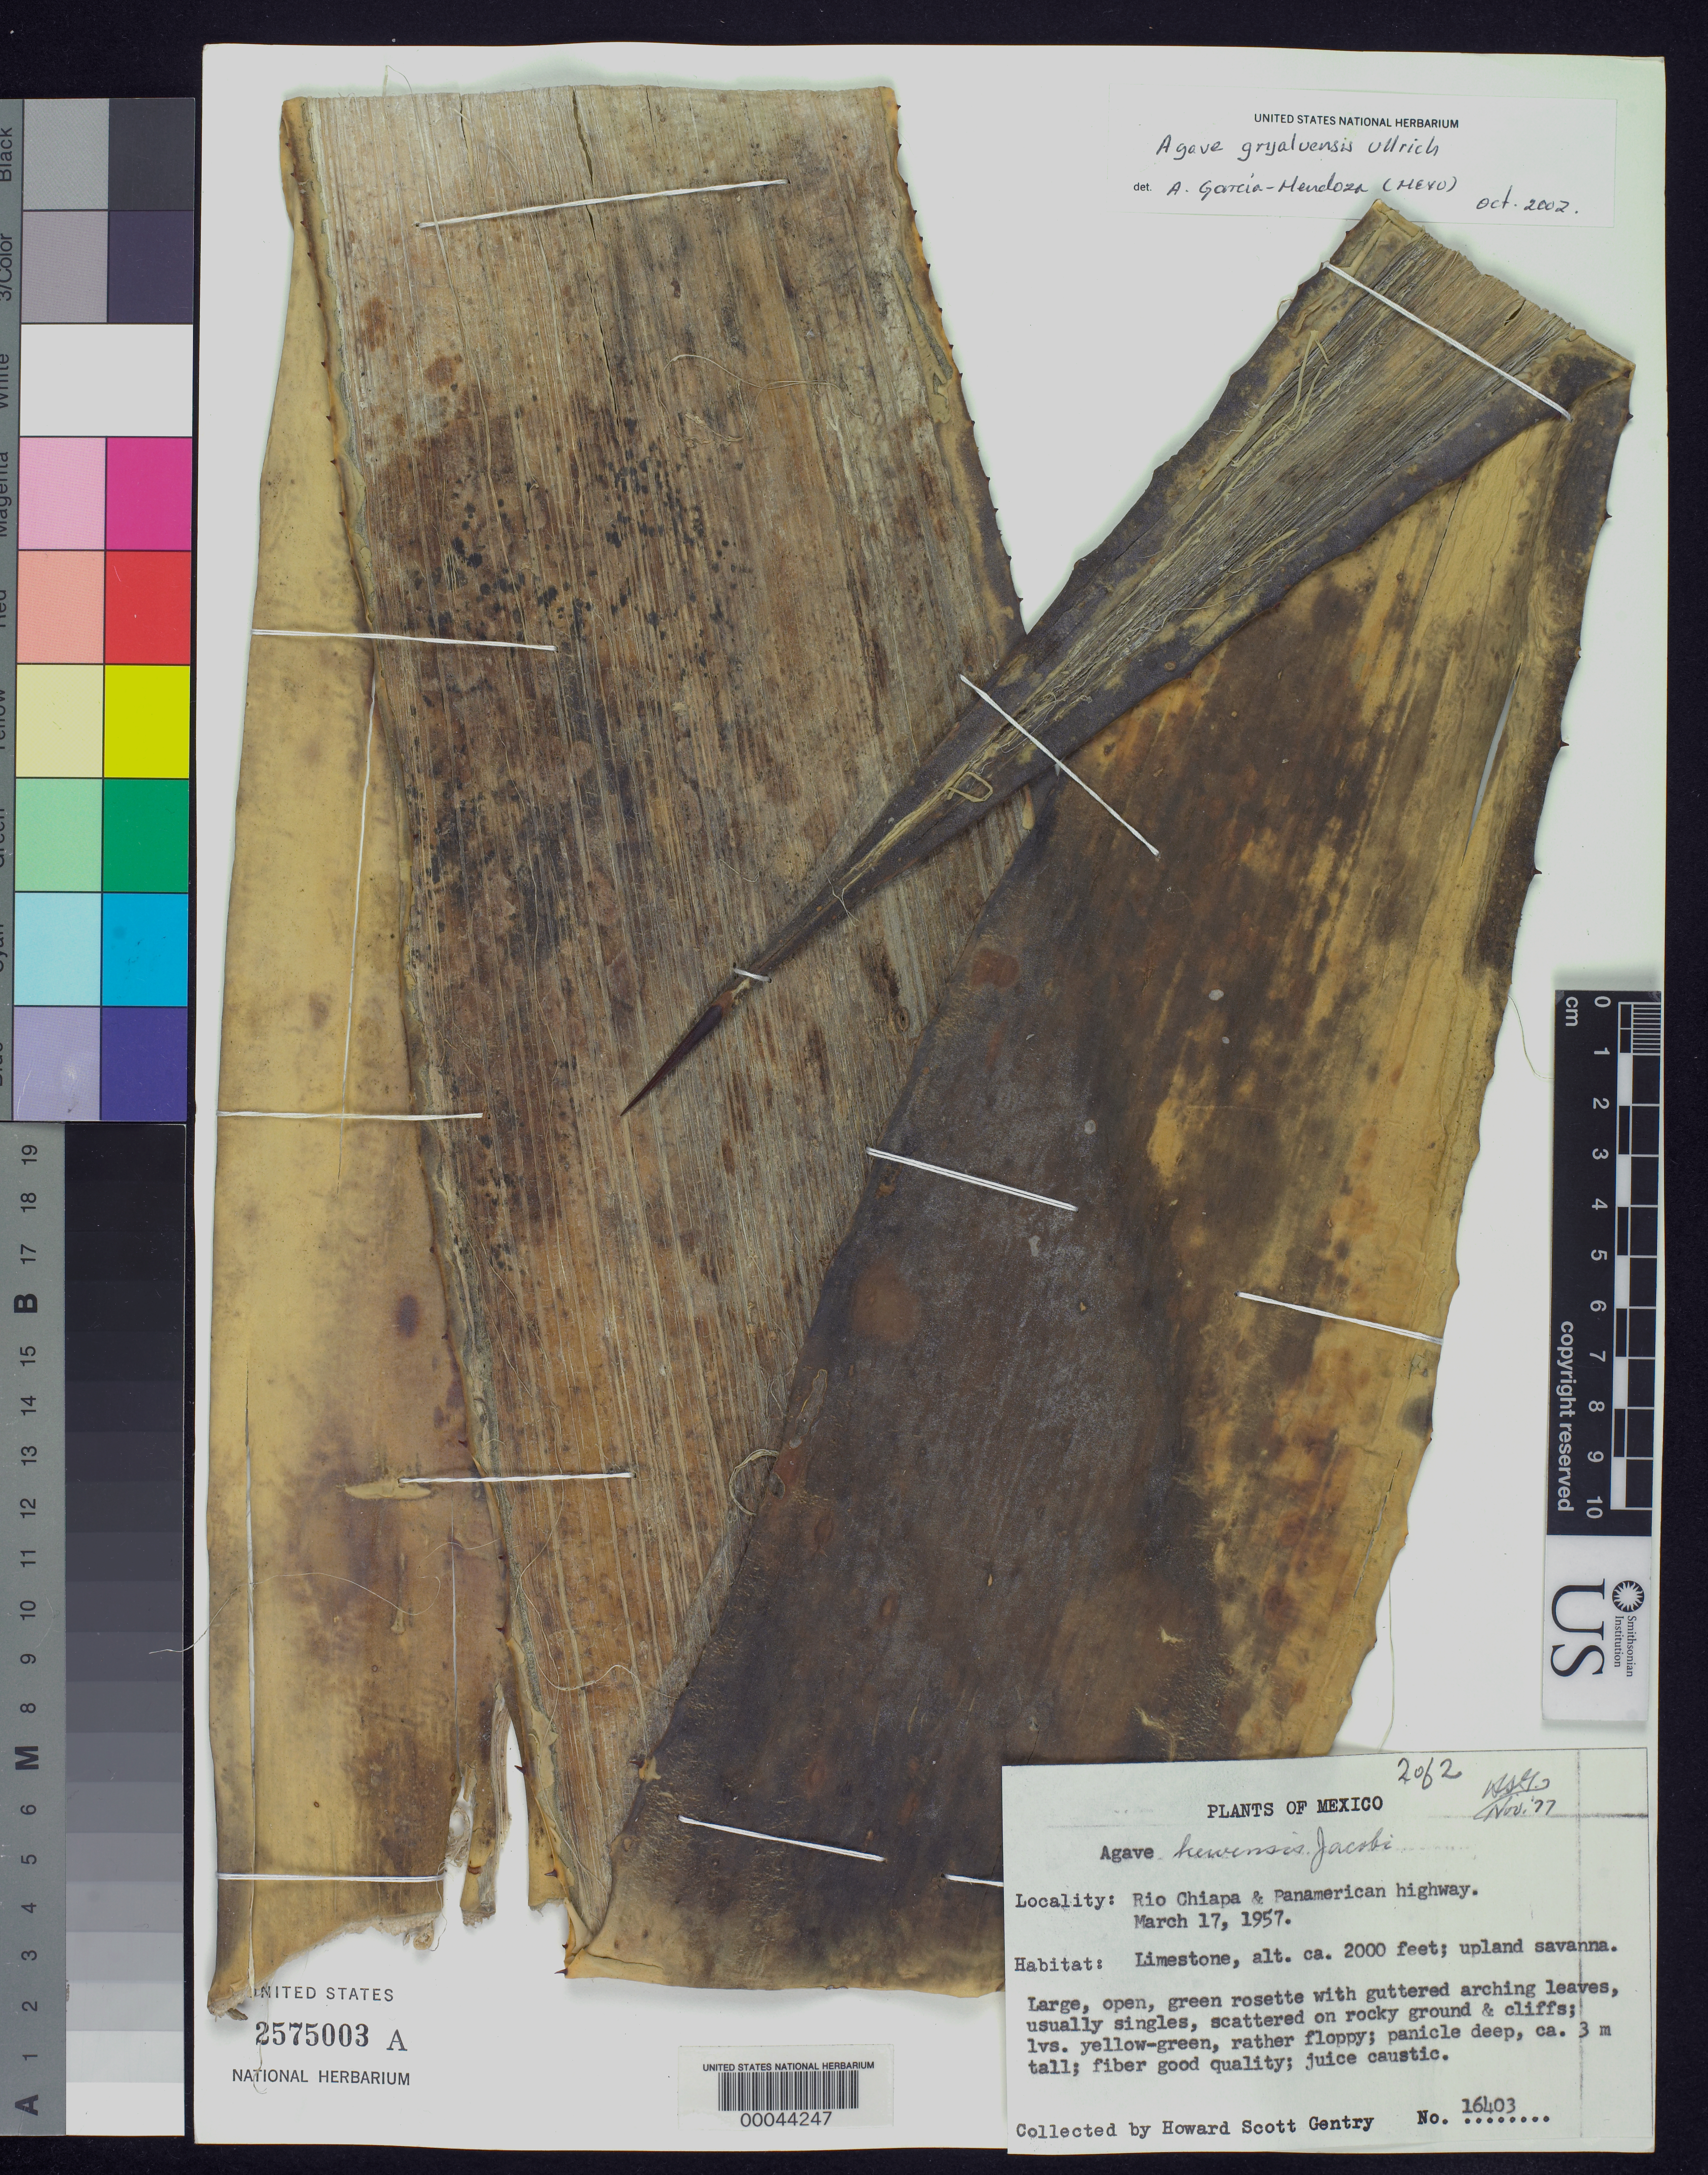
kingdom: Plantae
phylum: Tracheophyta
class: Liliopsida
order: Asparagales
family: Asparagaceae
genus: Agave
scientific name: Agave grijalvensis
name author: B. Ullrich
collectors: H. S. Gentry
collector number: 16403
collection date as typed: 17 Mar 1957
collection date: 1957-03-17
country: Mexico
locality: Rio chiapa & panamerican highway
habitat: Limestone; upland savanna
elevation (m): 610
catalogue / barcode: US 2575003A